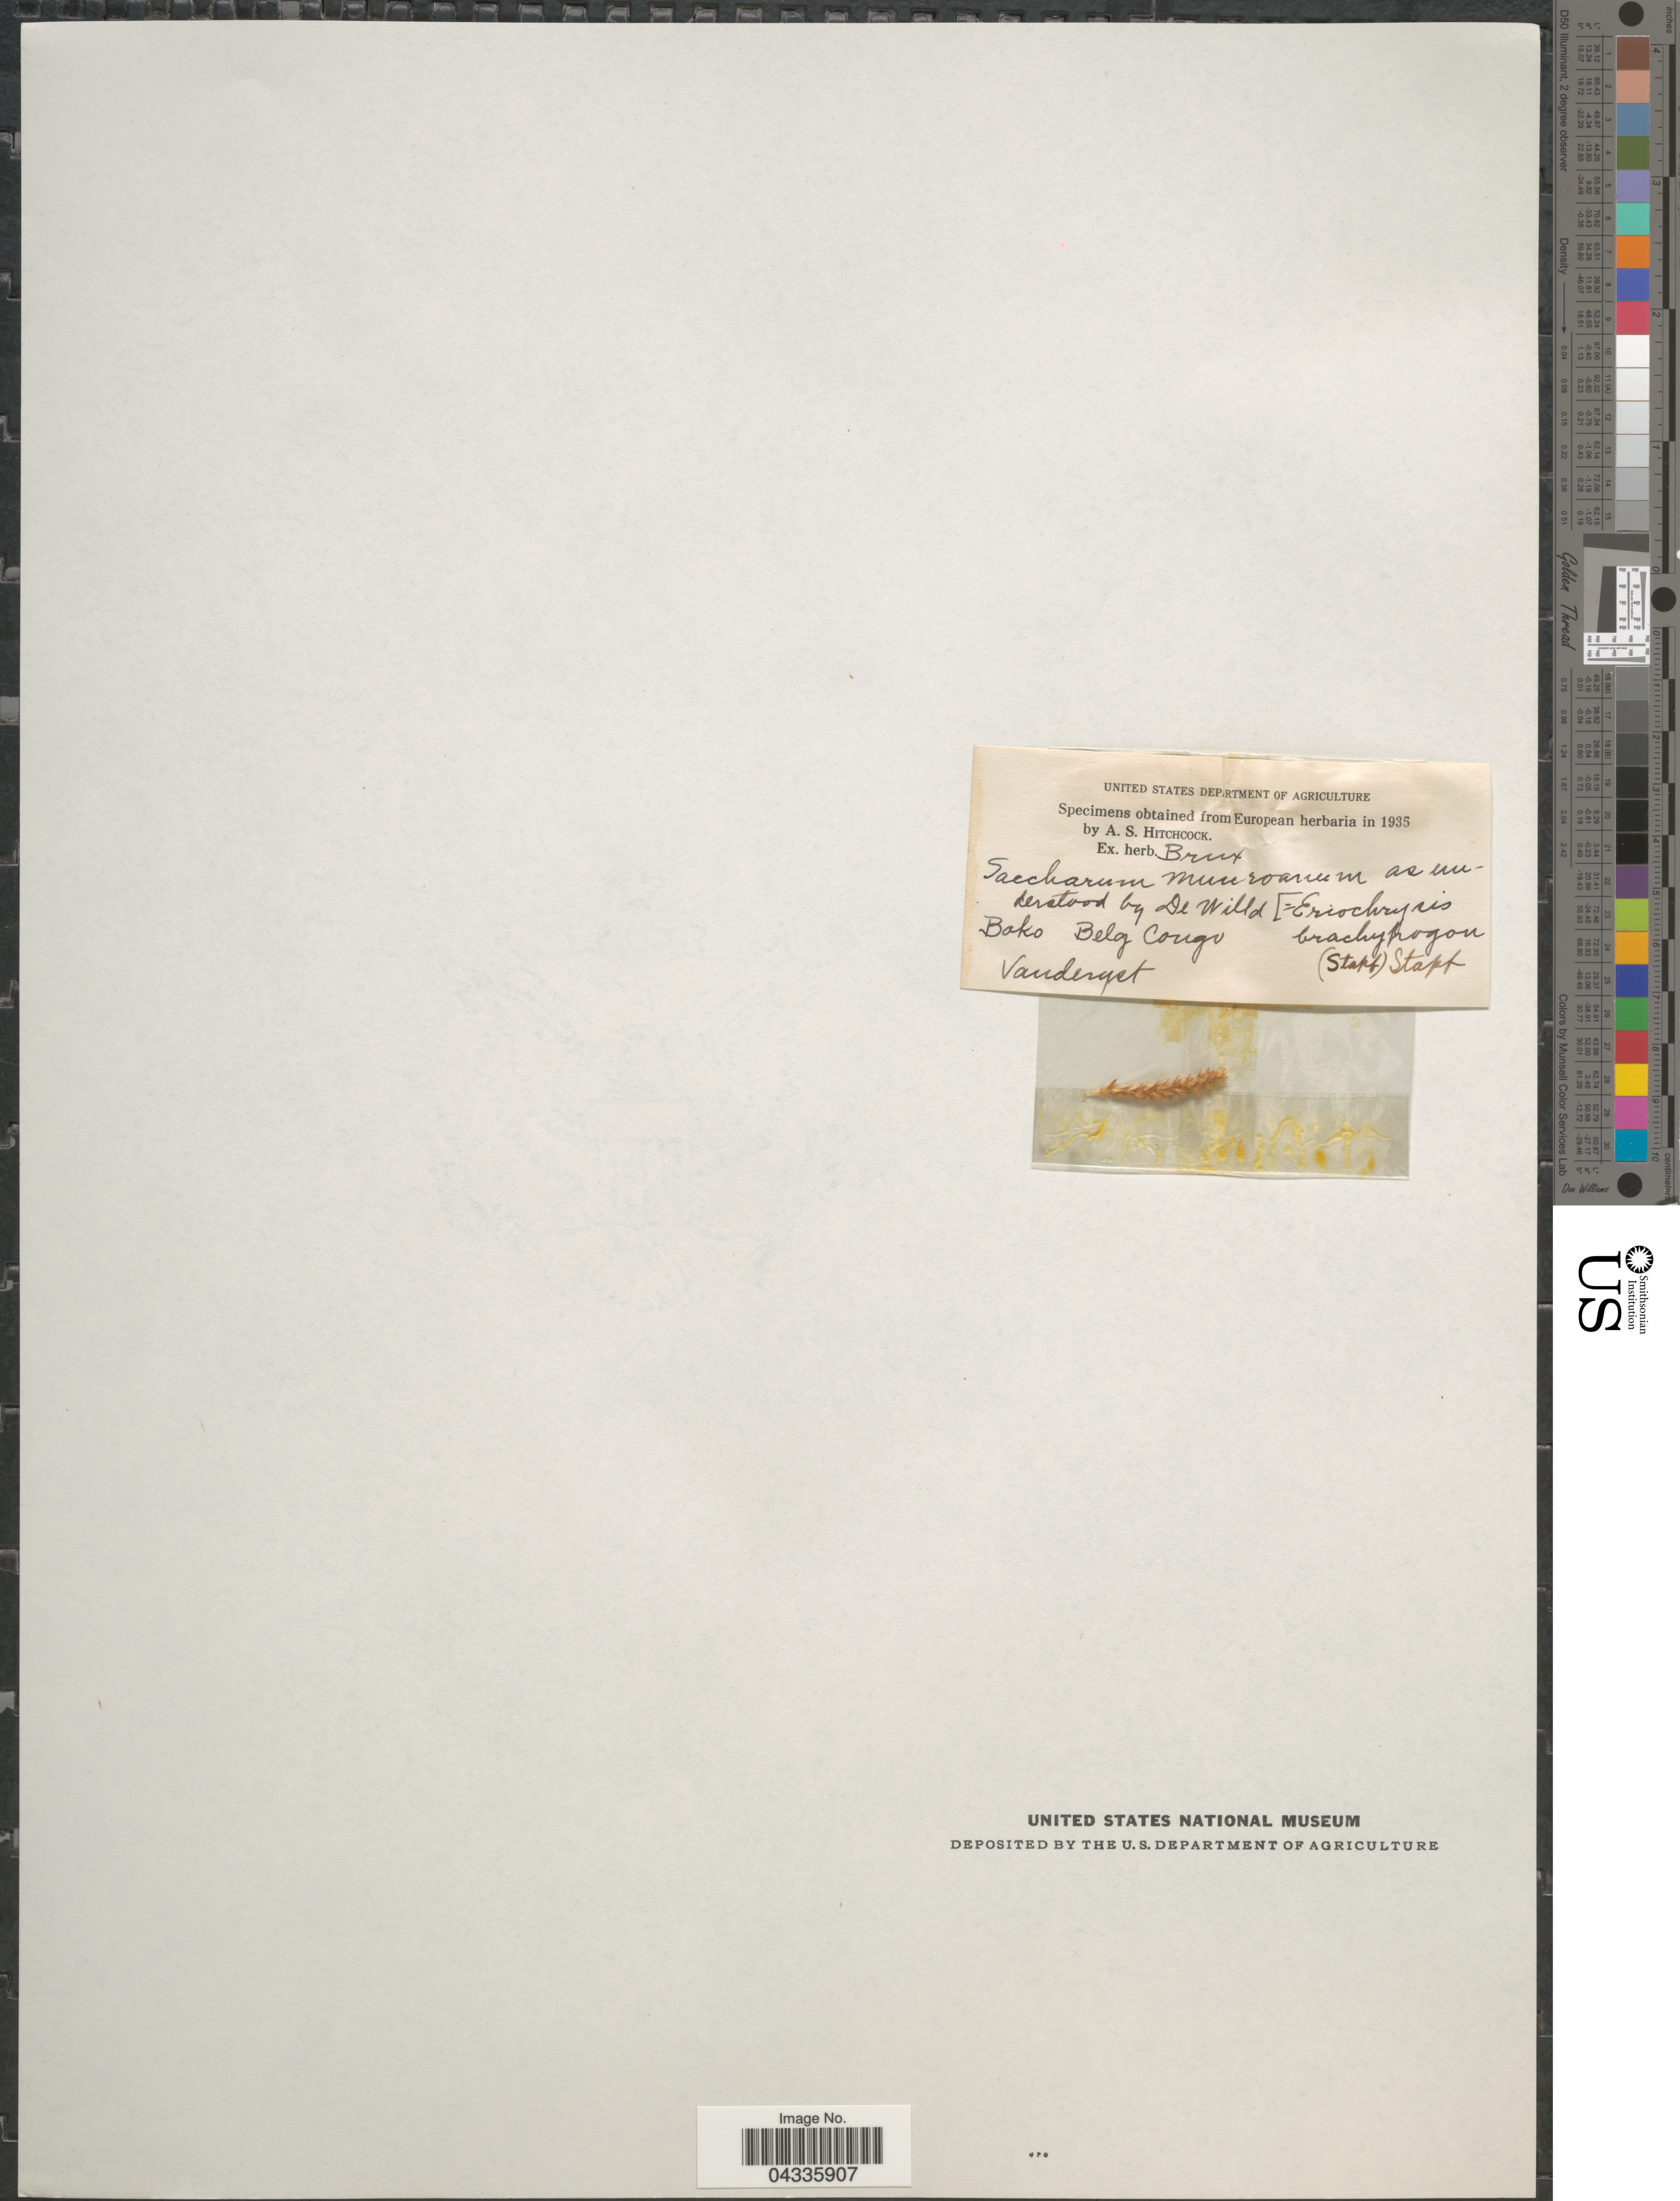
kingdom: Plantae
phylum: Tracheophyta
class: Liliopsida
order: Poales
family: Poaceae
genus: Eriochrysis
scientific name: Eriochrysis brachypogon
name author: (Stapf) Stapf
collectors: Vanderyst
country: Congo, Democratic Republic of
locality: Bako Belg Congo.